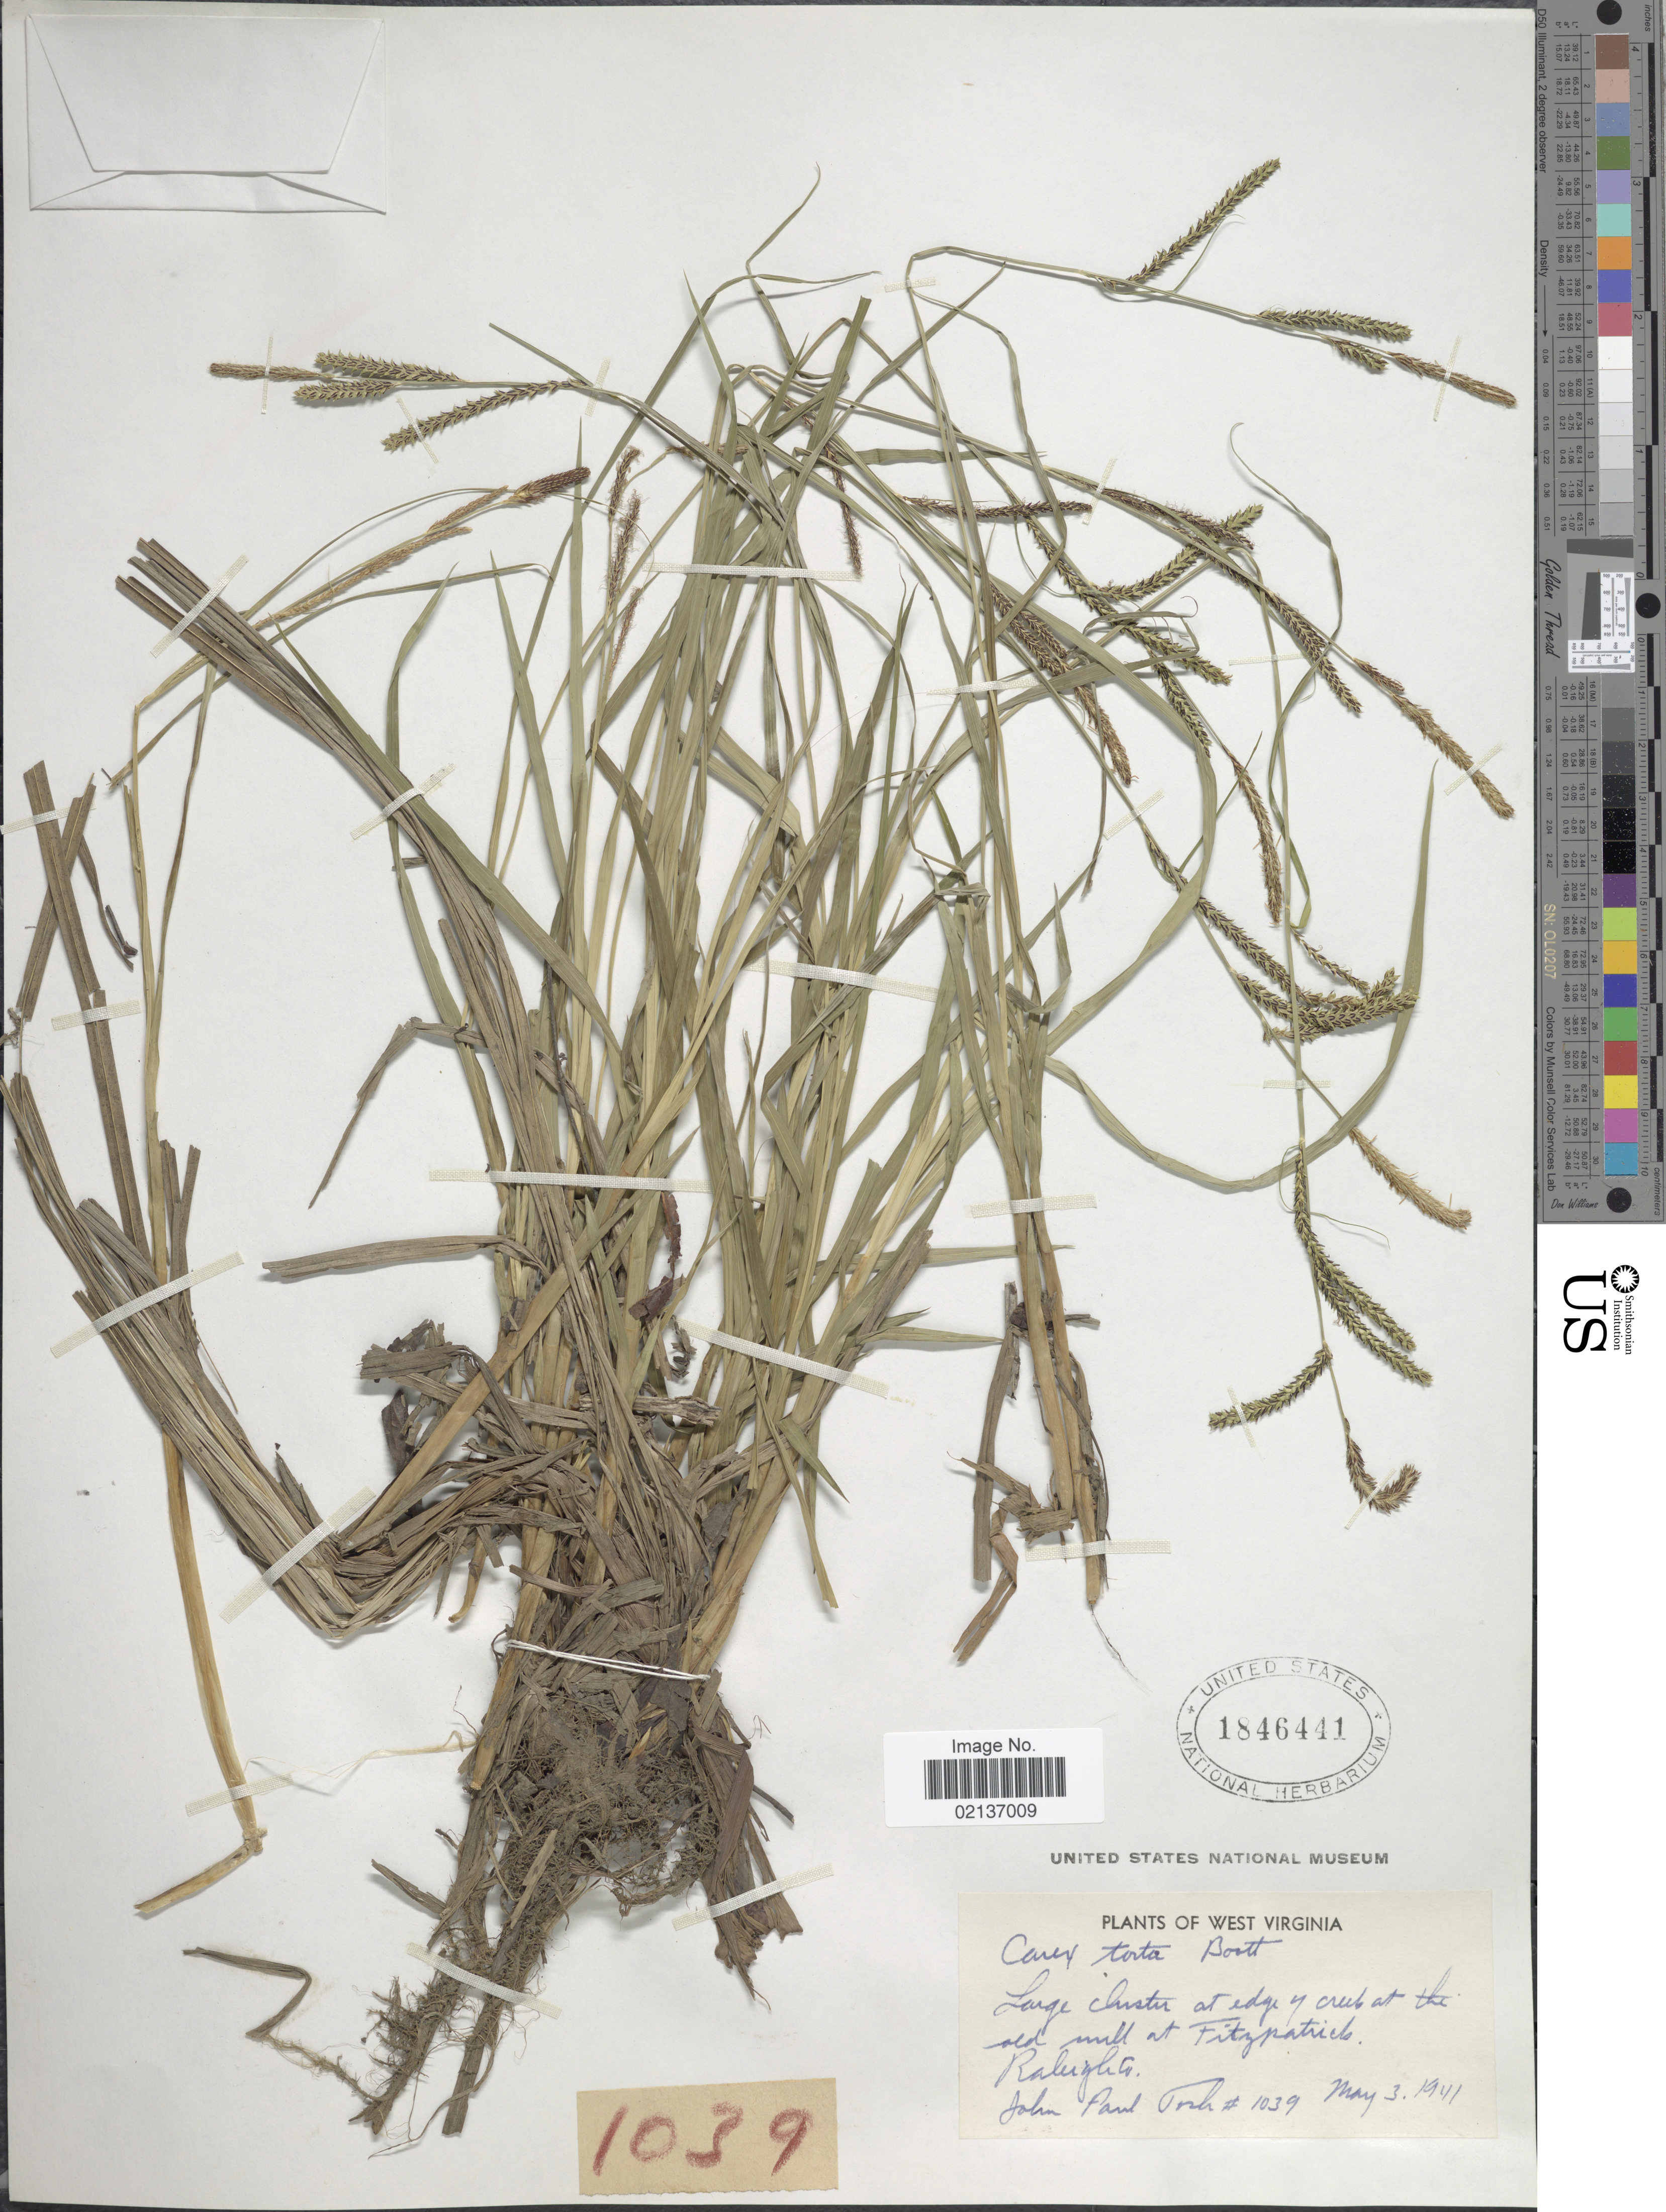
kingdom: Plantae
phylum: Tracheophyta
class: Liliopsida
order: Poales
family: Cyperaceae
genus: Carex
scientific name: Carex torta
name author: Boott ex Tuck.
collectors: J. Tosh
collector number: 1039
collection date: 1941-05-03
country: United States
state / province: West Virginia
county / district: Raleigh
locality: At edge of creek at the old mill at Fitzpatrick, Raleigh Co.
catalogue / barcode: US 1846441